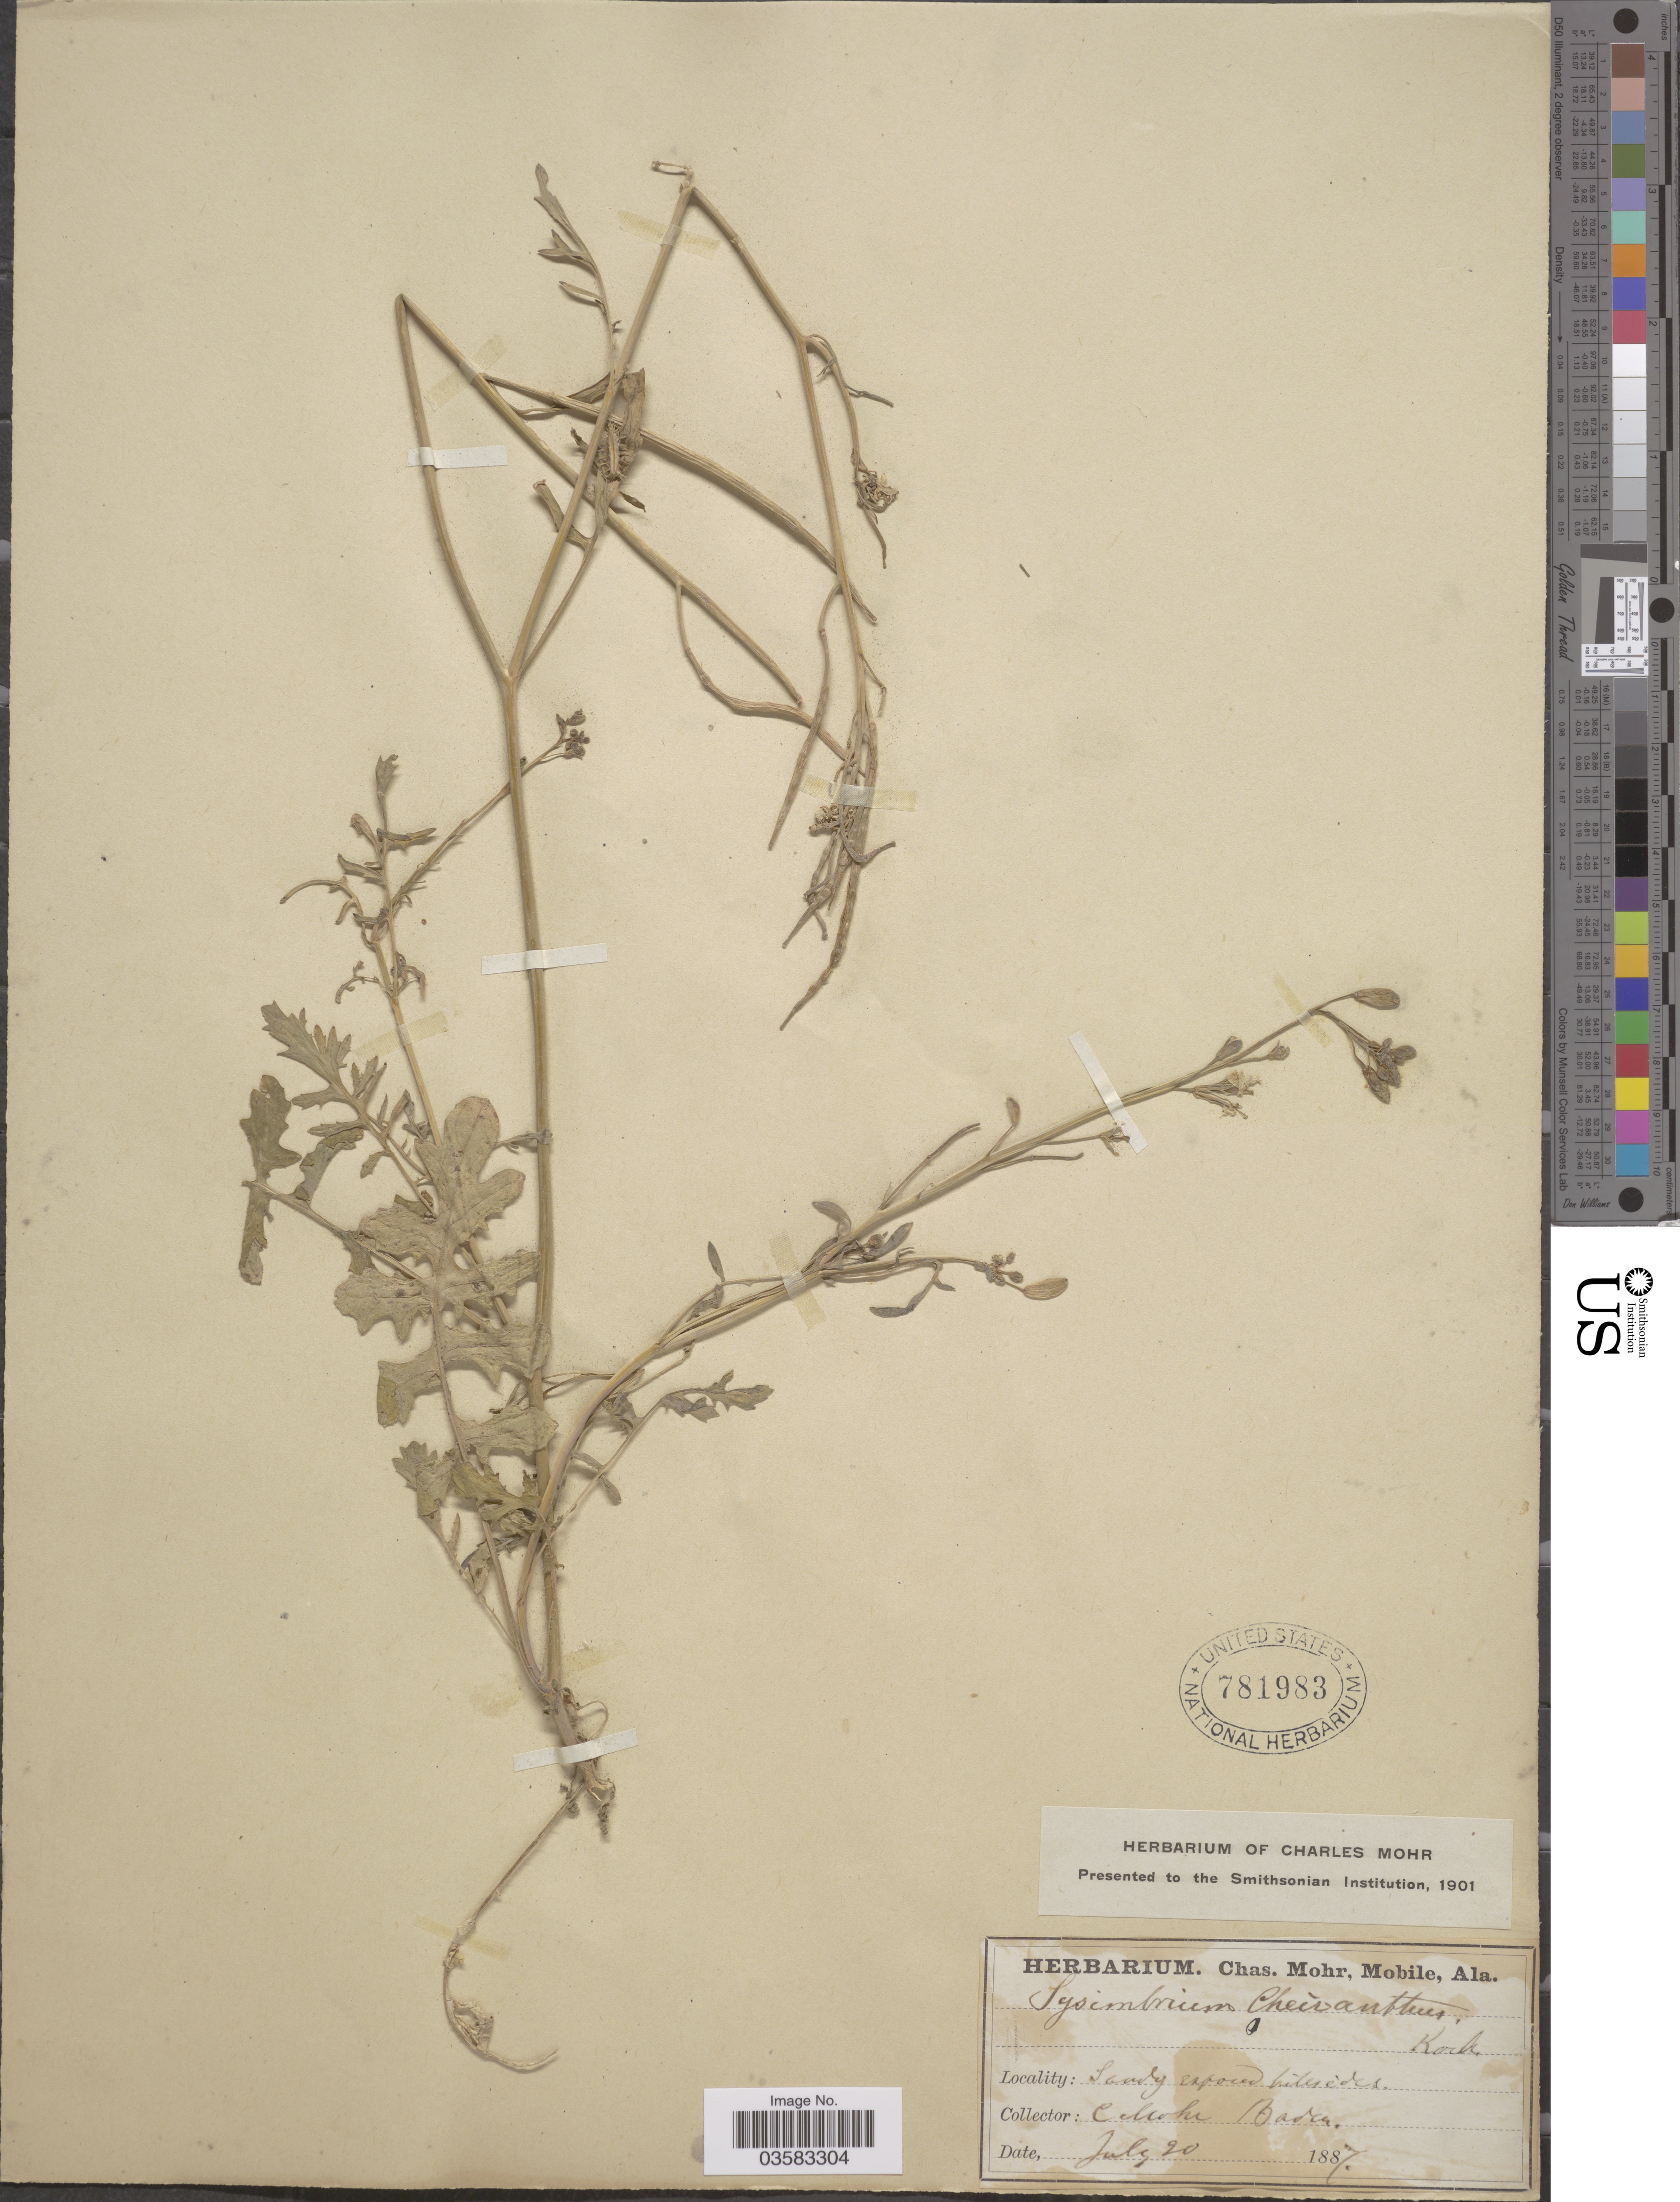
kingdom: Plantae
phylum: Tracheophyta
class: Magnoliopsida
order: Brassicales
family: Brassicaceae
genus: Sisymbrium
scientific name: Sisymbrium cheiranthus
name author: Trautv.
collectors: Mohr, C. T. (herbarium)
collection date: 1887-07-20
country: United States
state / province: Alabama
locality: Sandy exposed hillsides.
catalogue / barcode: US 781983